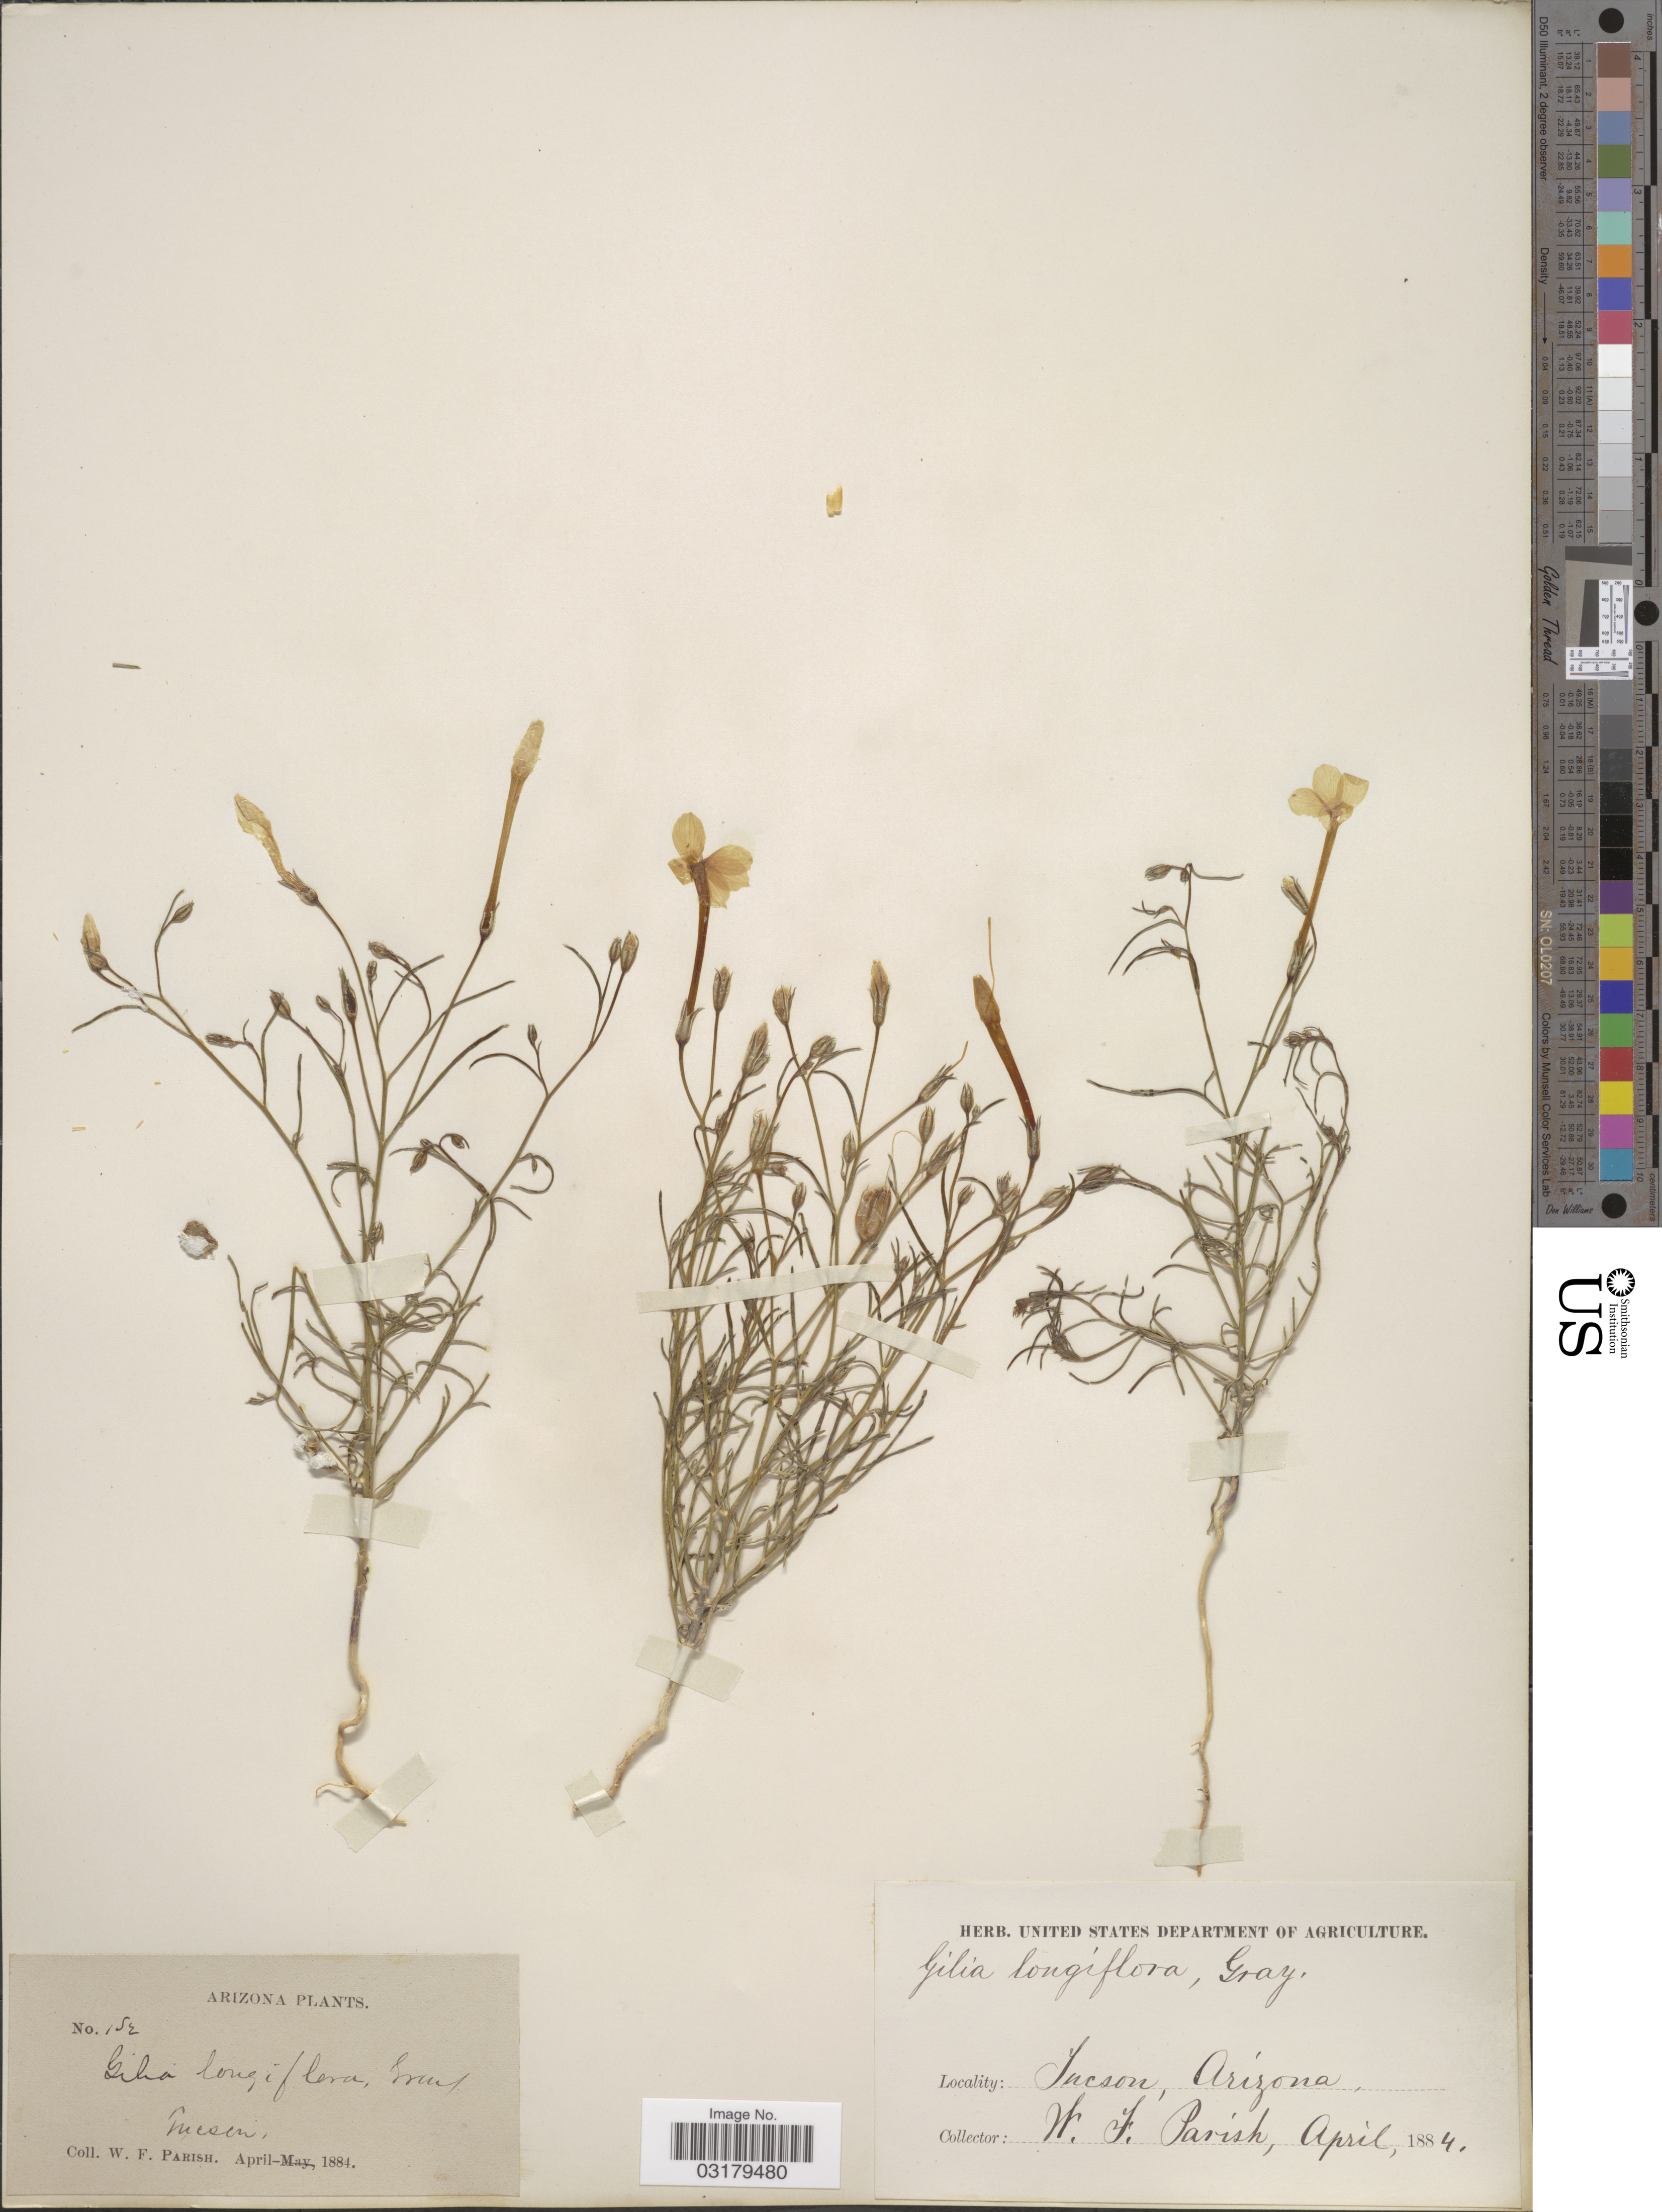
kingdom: Plantae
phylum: Tracheophyta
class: Magnoliopsida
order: Ericales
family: Polemoniaceae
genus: Ipomopsis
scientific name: Ipomopsis longiflora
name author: (Torr.) V.E. Grant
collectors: W. F. Parish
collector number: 152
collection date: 1884-04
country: United States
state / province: Arizona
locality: Tucson.